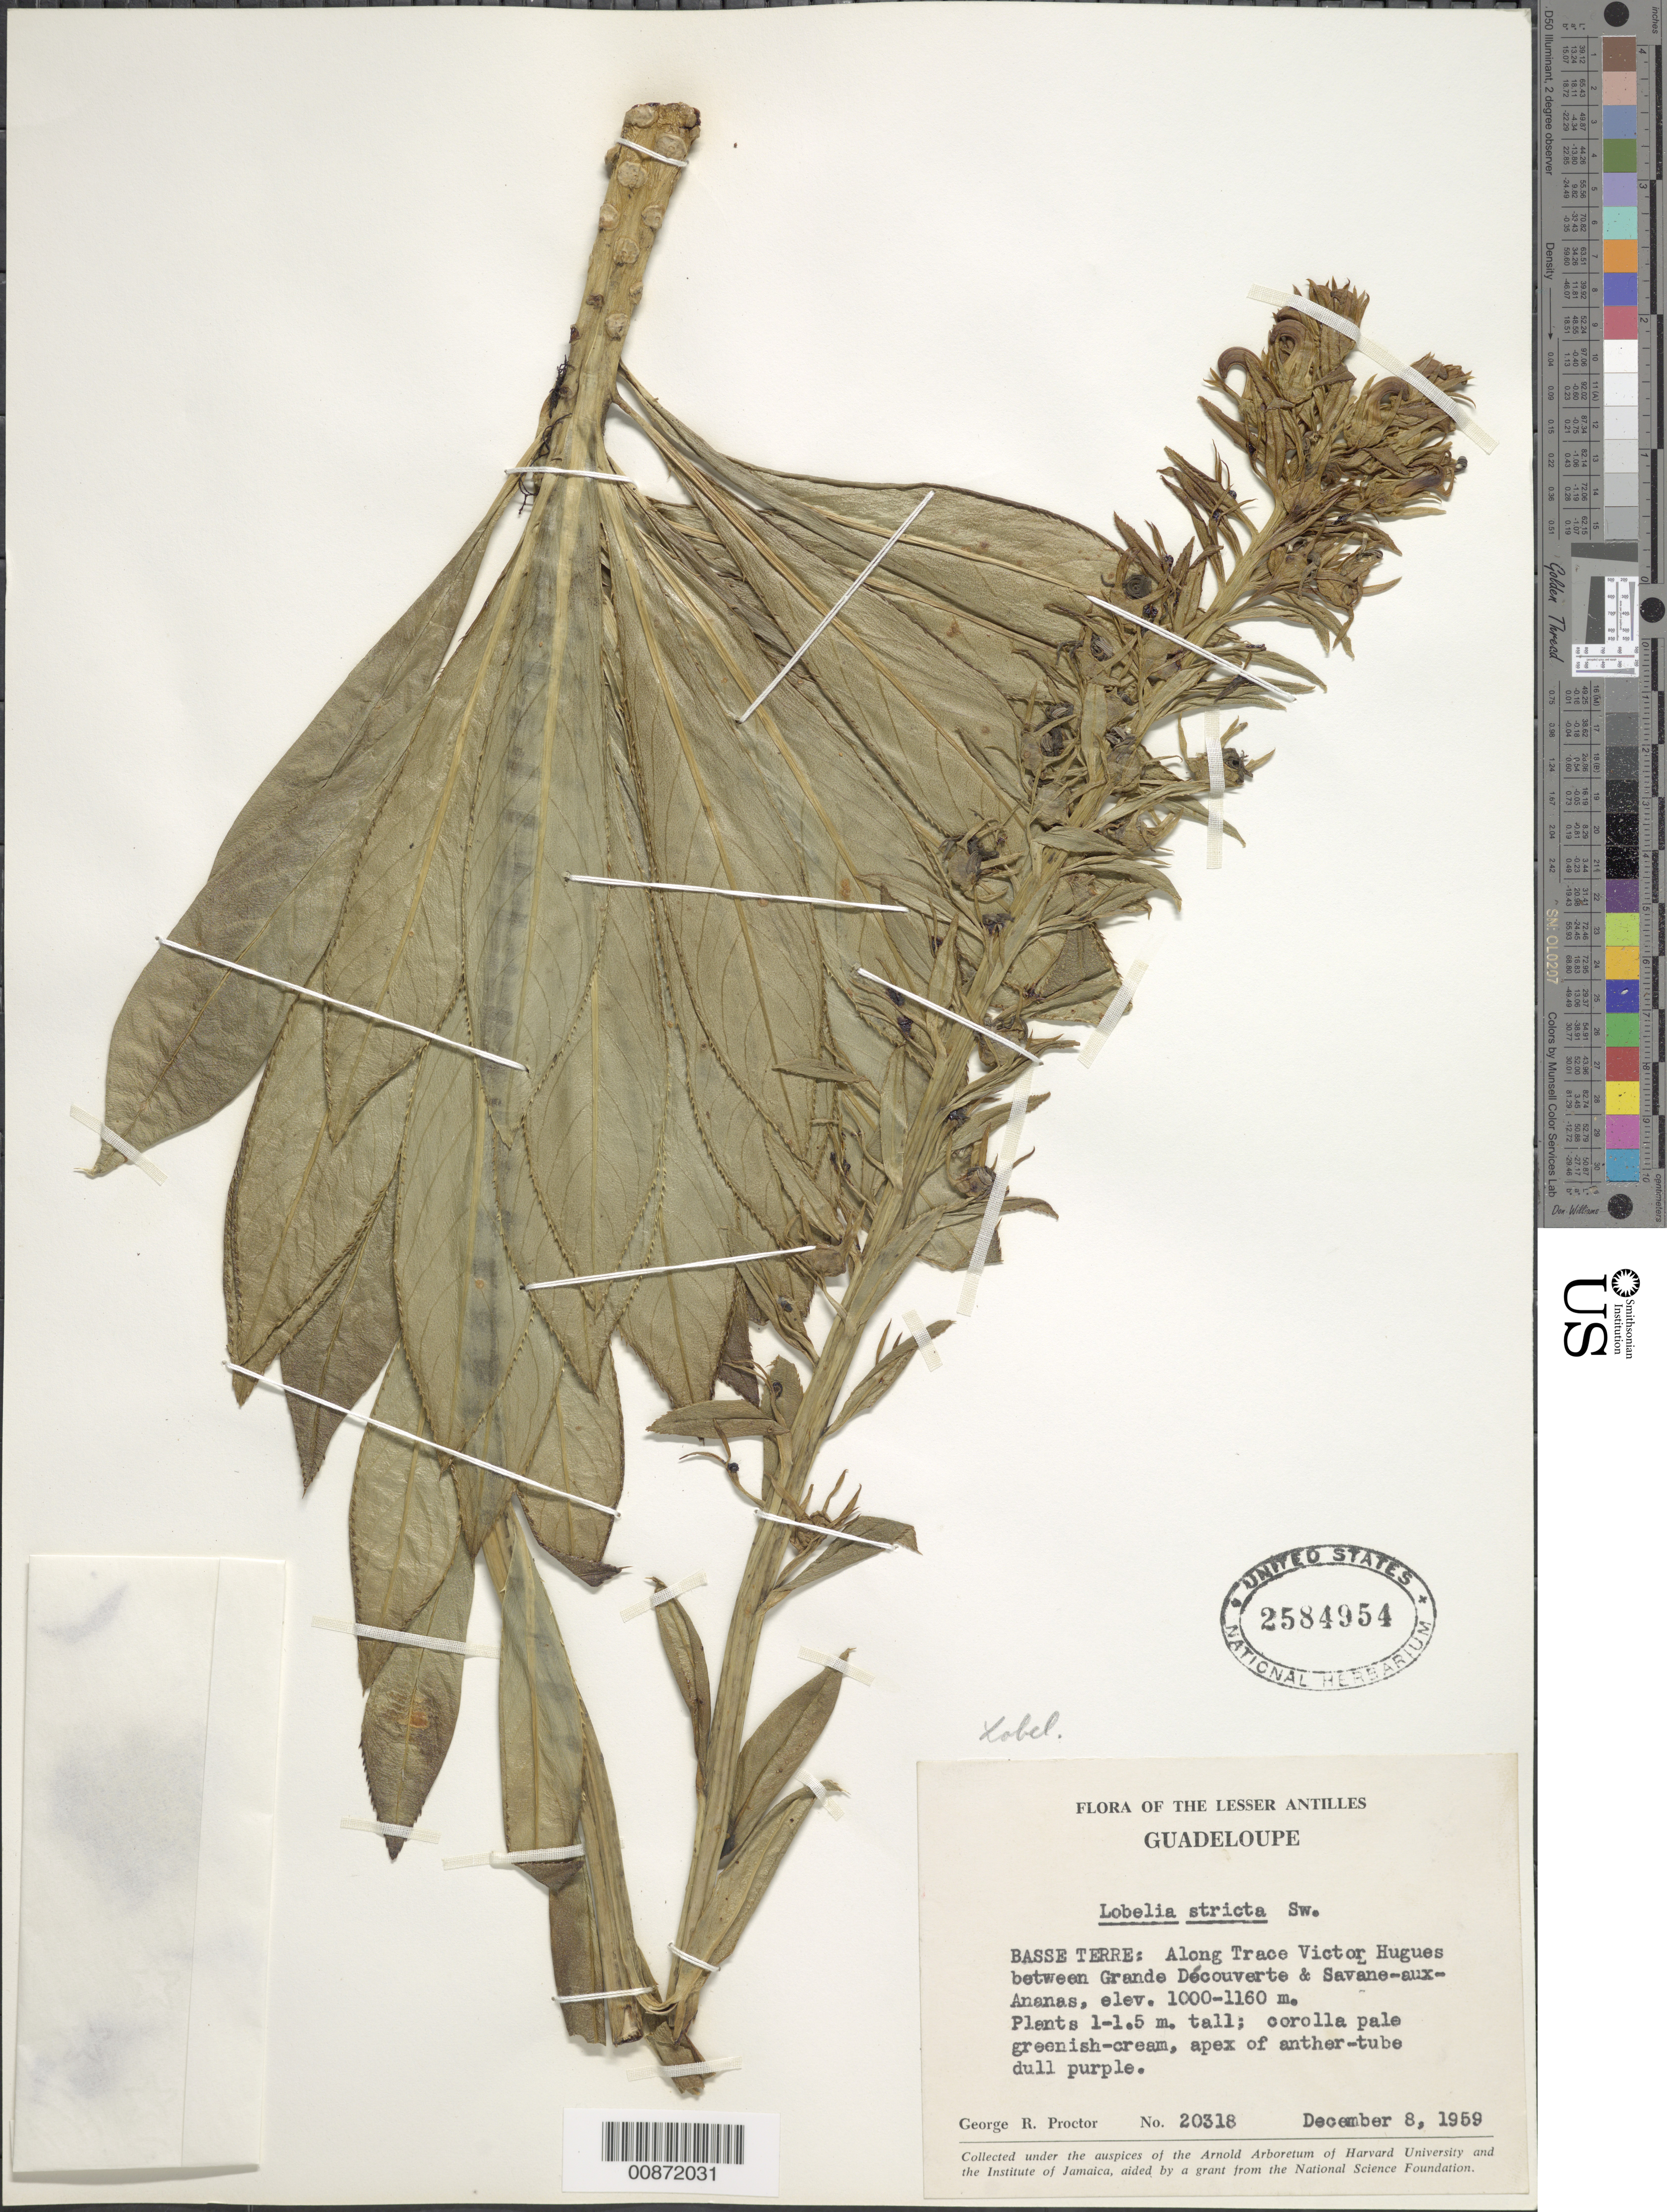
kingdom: Plantae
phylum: Tracheophyta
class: Magnoliopsida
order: Asterales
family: Campanulaceae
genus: Lobelia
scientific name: Lobelia stricta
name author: Sw.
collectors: G. R. Proctor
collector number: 20318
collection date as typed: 08 Dec 1959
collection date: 1959-12-08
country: Guadeloupe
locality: Basse Terre: Along Trace Victor Hugues, between Grande Découverte and Savane-aux-Ananas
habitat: Montane. Along trail.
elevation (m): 1000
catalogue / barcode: US 2584954